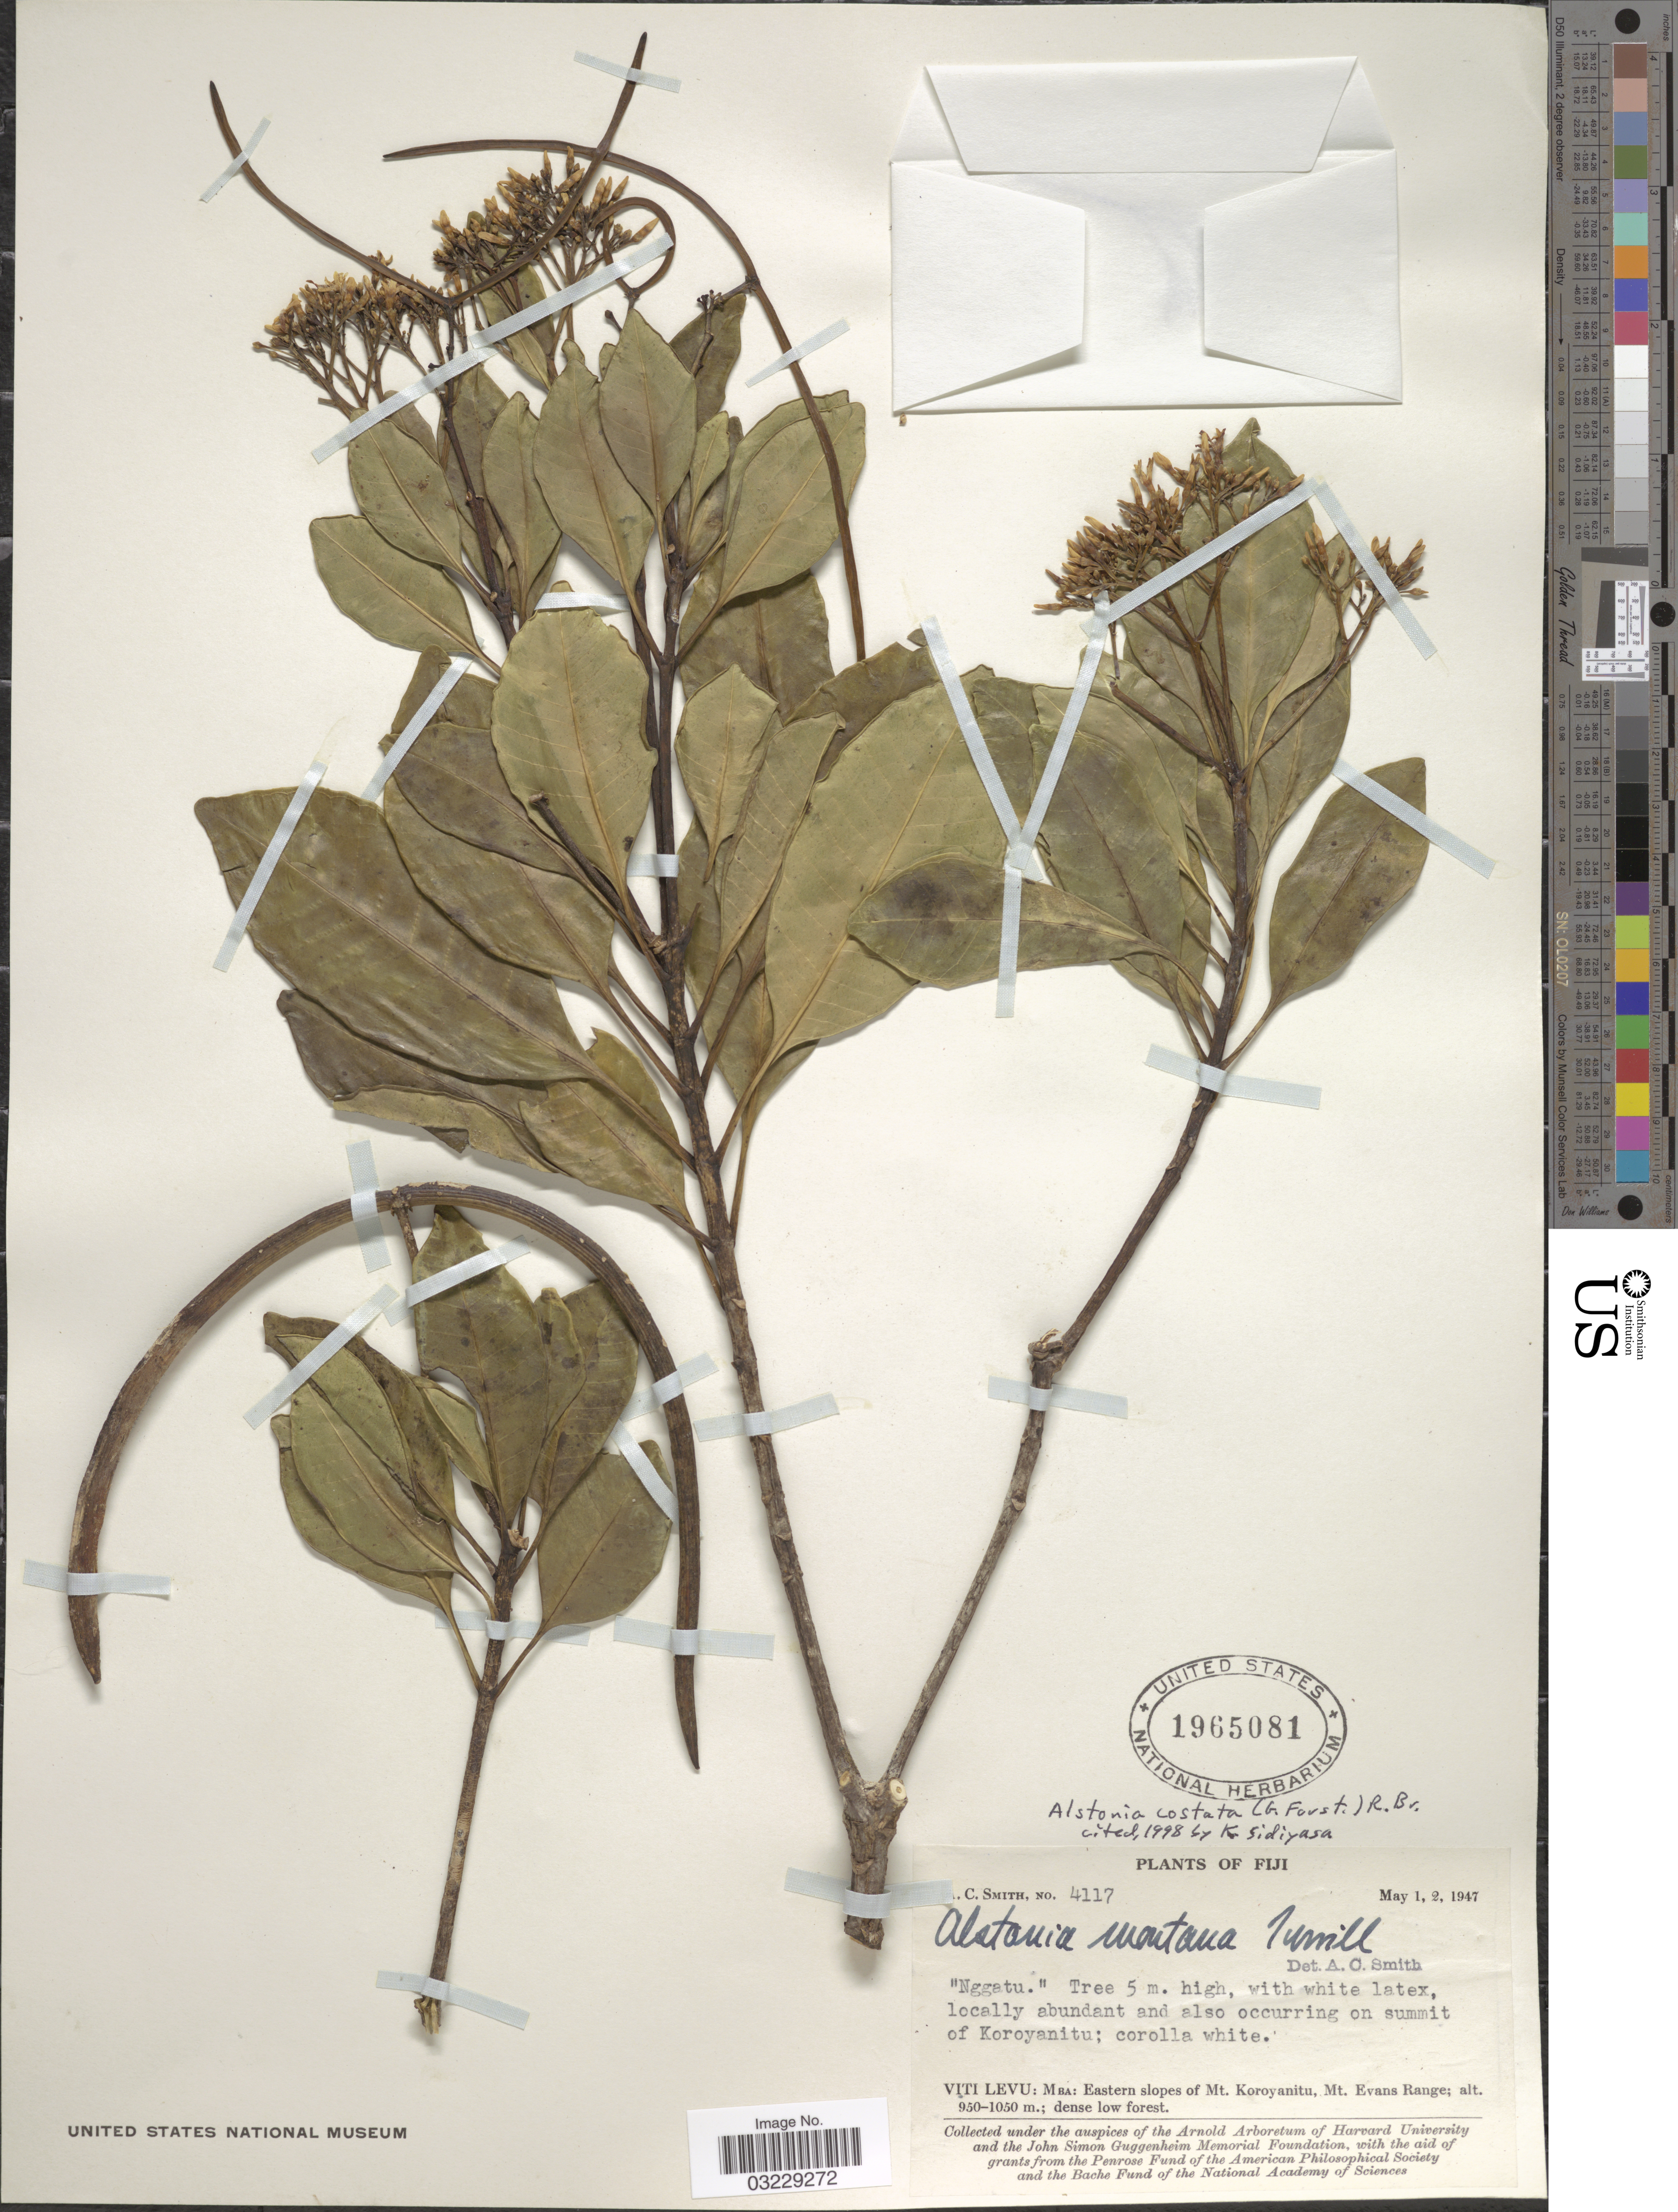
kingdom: Plantae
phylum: Tracheophyta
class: Magnoliopsida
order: Gentianales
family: Apocynaceae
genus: Alstonia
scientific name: Alstonia costata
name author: (G. Forst.) R. Br.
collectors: A. C. Smith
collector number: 4117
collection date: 1947-05-01/1947-05-02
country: Fiji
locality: Viti Levu: Mba: Eastern slopes of Mt. Koroyanitu, Mt. Evans Range. Summit of Koroyanitu.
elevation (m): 950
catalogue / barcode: US 1965081